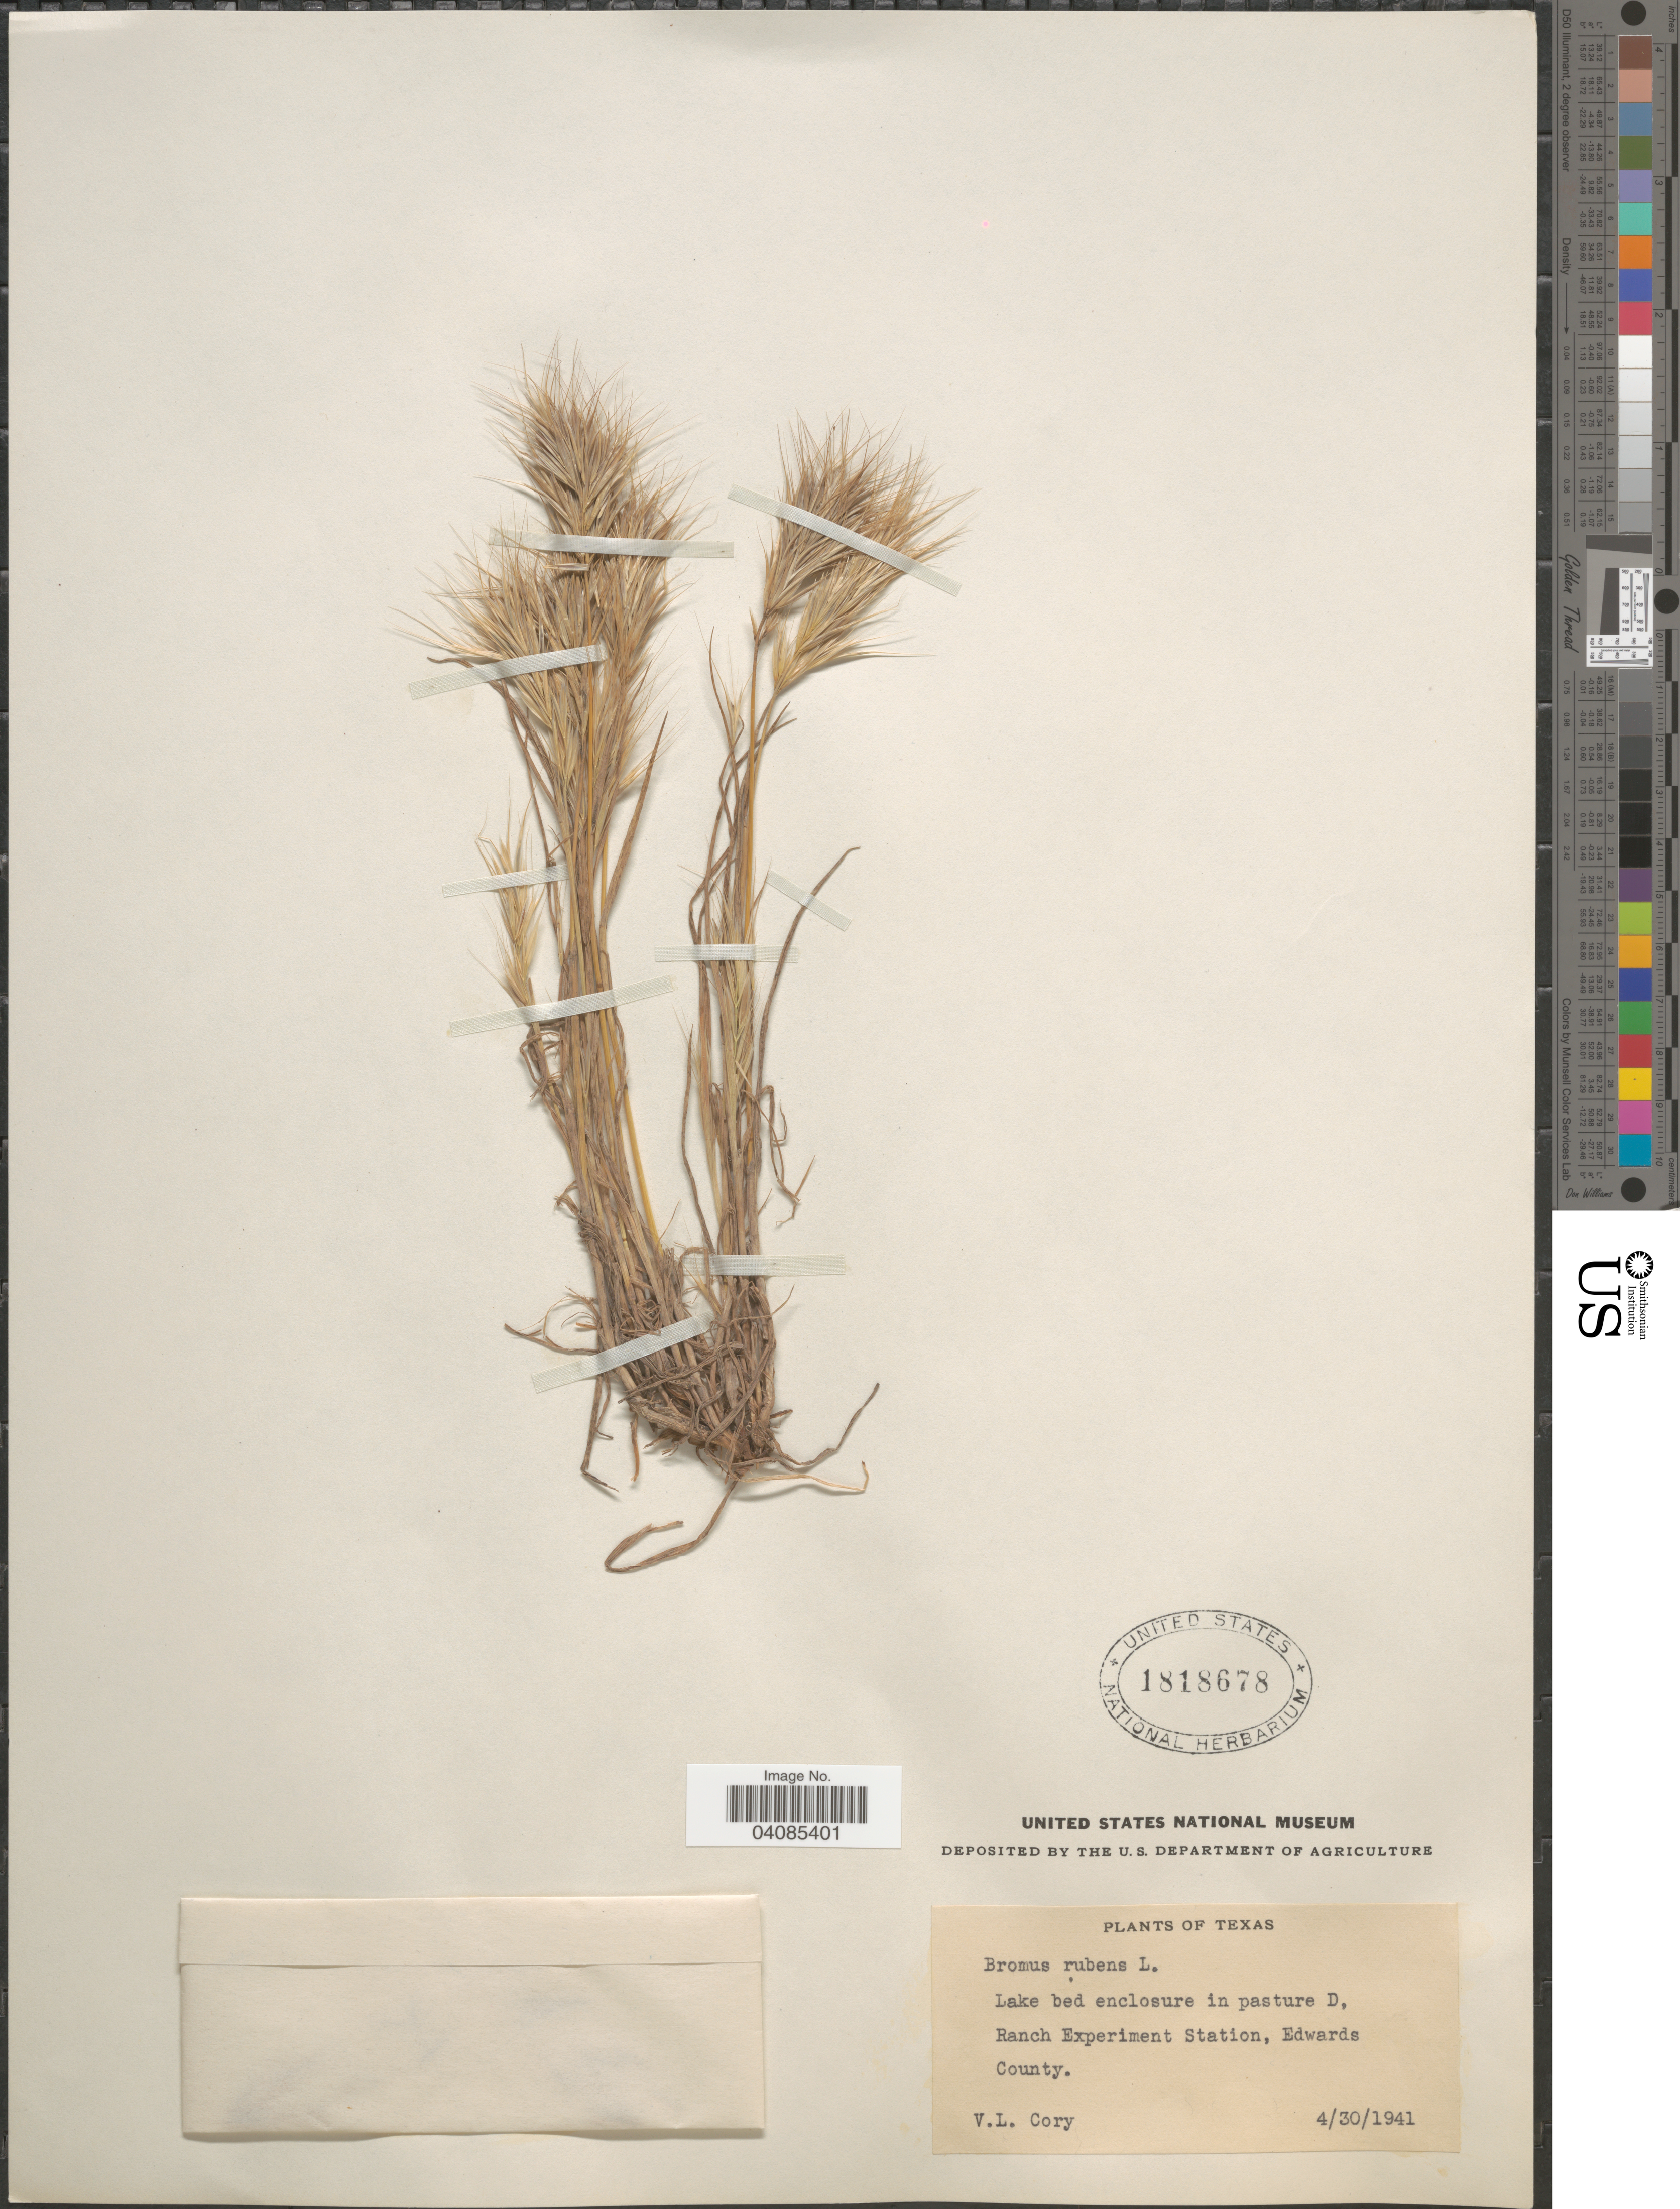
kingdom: Plantae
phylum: Tracheophyta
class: Liliopsida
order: Poales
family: Poaceae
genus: Bromus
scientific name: Bromus rubens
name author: L.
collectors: V. Cory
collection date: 1941-04-30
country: United States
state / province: Texas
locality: Lake bed enclosure in pasture D, Ranch Experiment Station, Edwards County.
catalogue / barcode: US 1818678